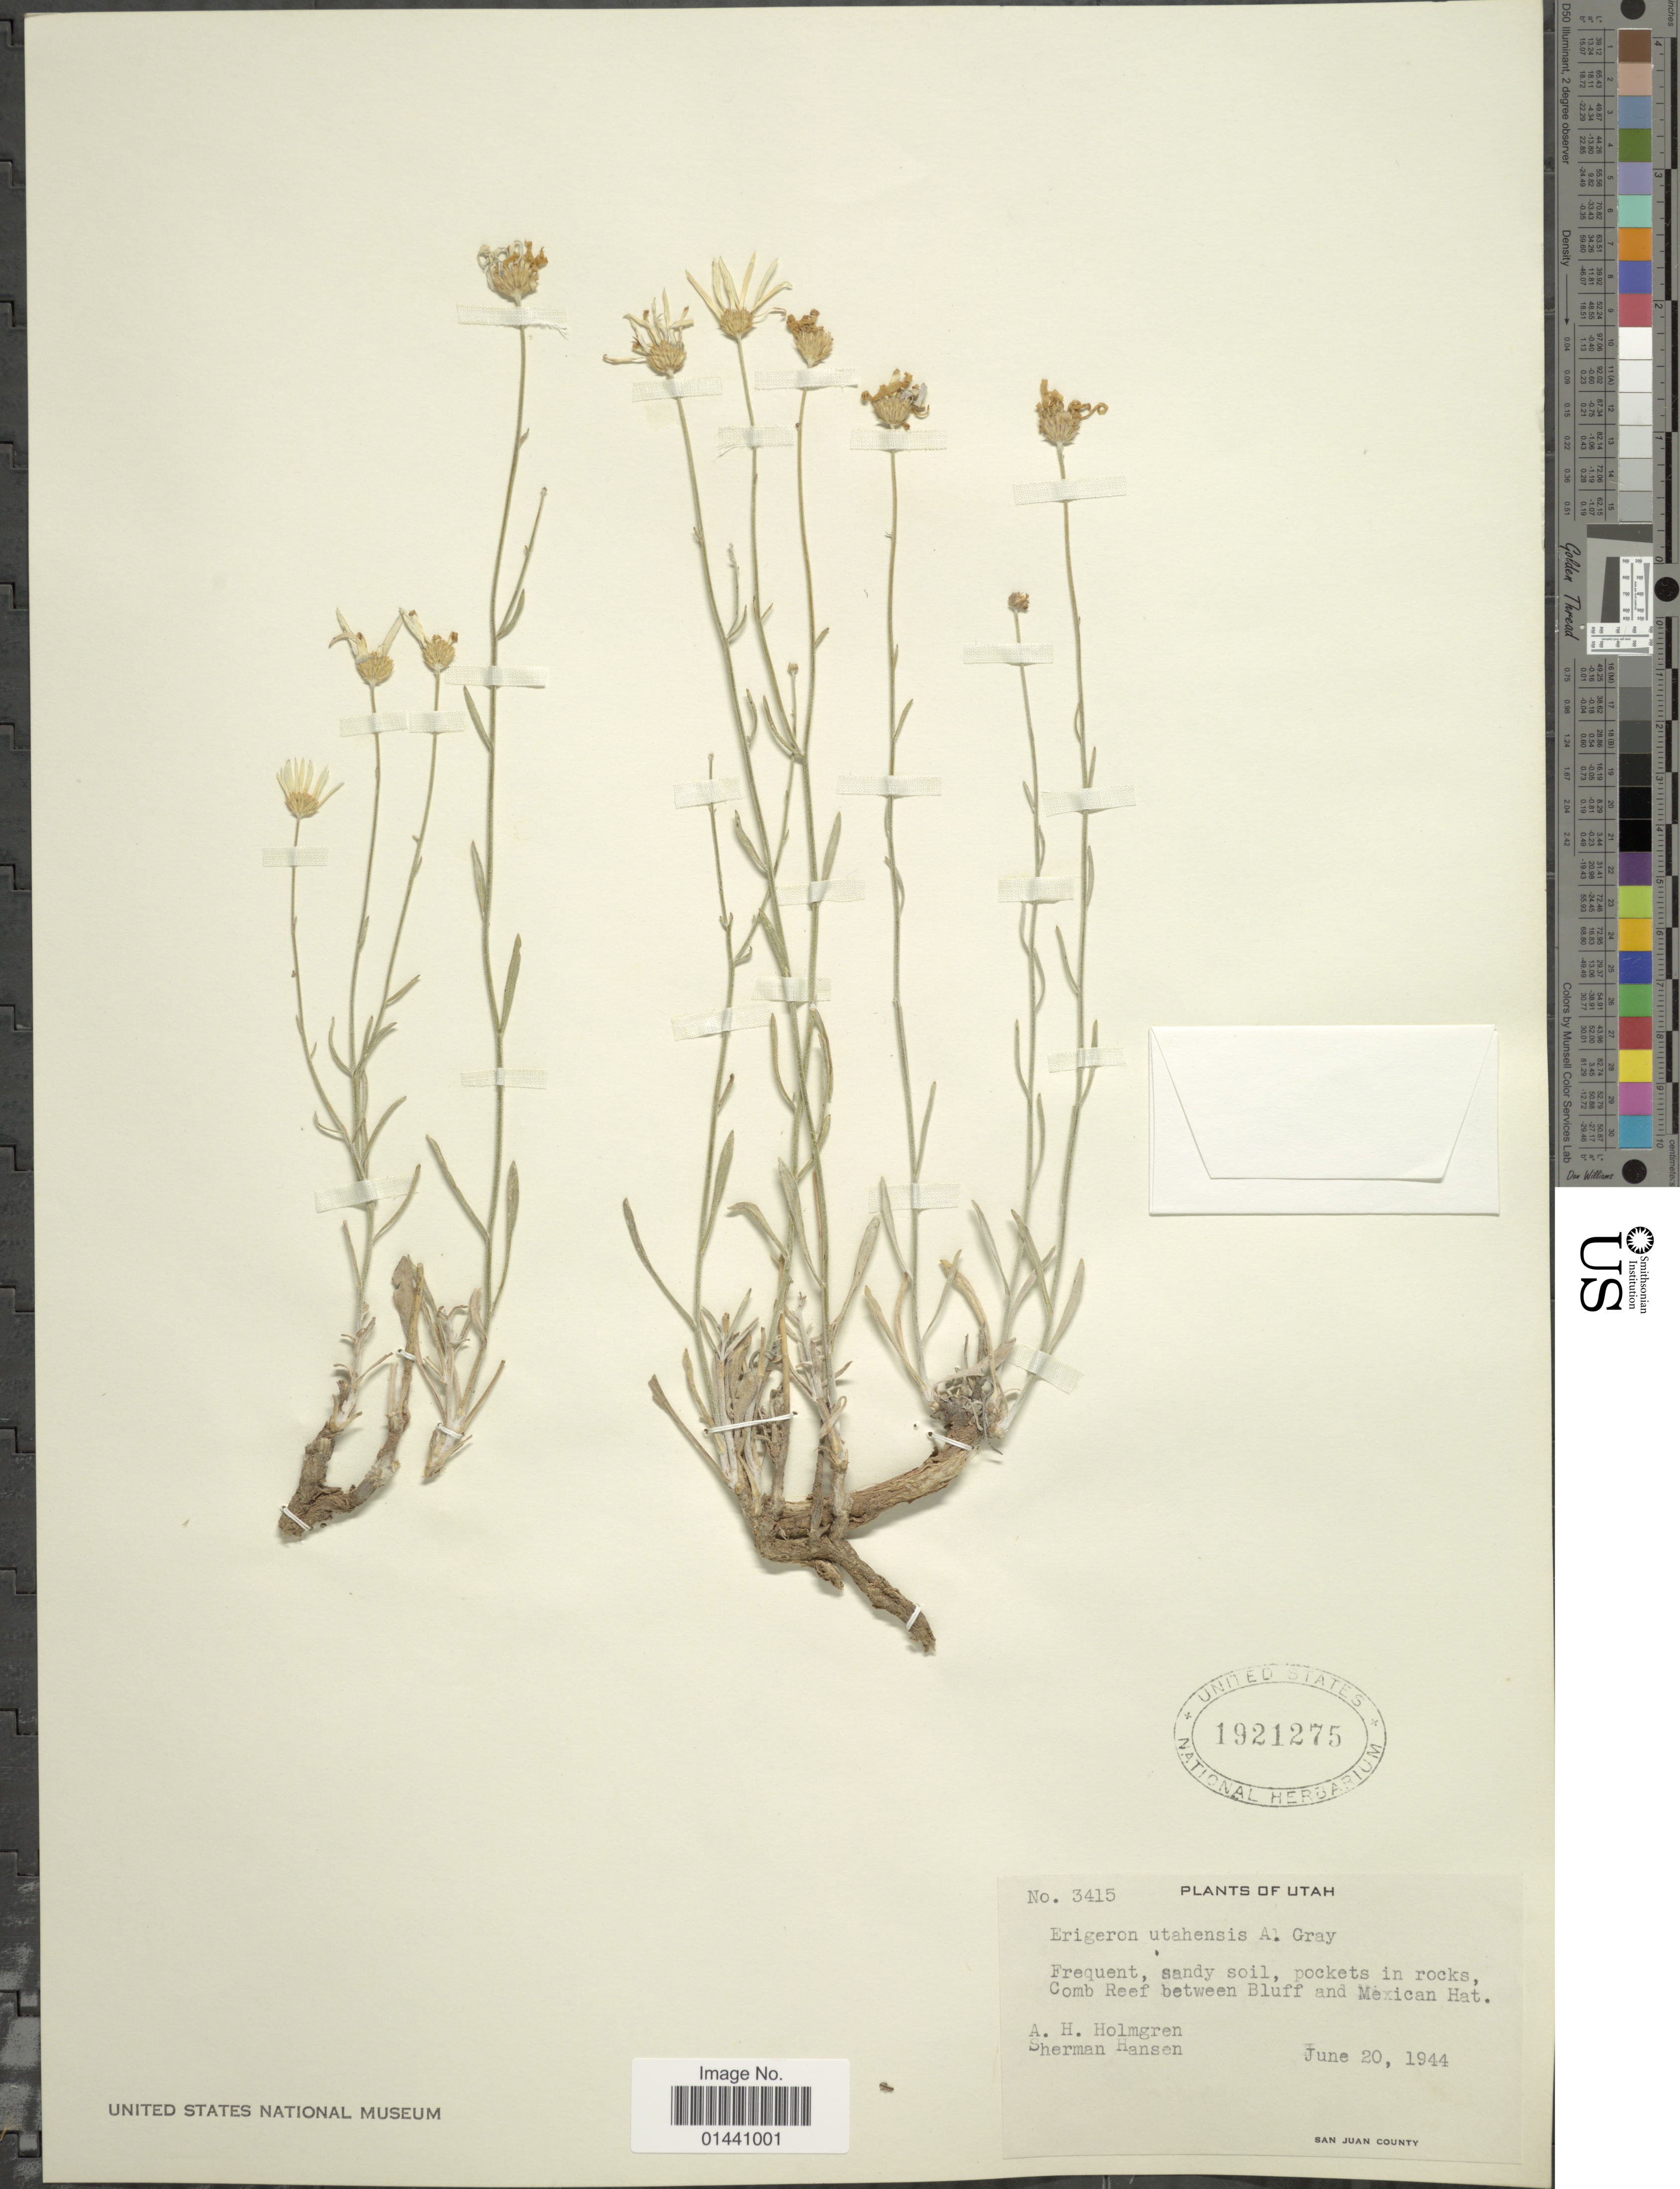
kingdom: Plantae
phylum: Tracheophyta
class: Magnoliopsida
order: Asterales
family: Asteraceae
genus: Erigeron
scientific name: Erigeron utahensis var. tetrapleuris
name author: (A. Gray) Cronq.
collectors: A. H. Holmgren & S. Hansen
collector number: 3415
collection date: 1944-06-20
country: United States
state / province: Utah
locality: Frequent, sandy soil, pockets in rocks, Comb Reef between Bluff and Mexican Hat., San Juan County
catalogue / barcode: US 1921275